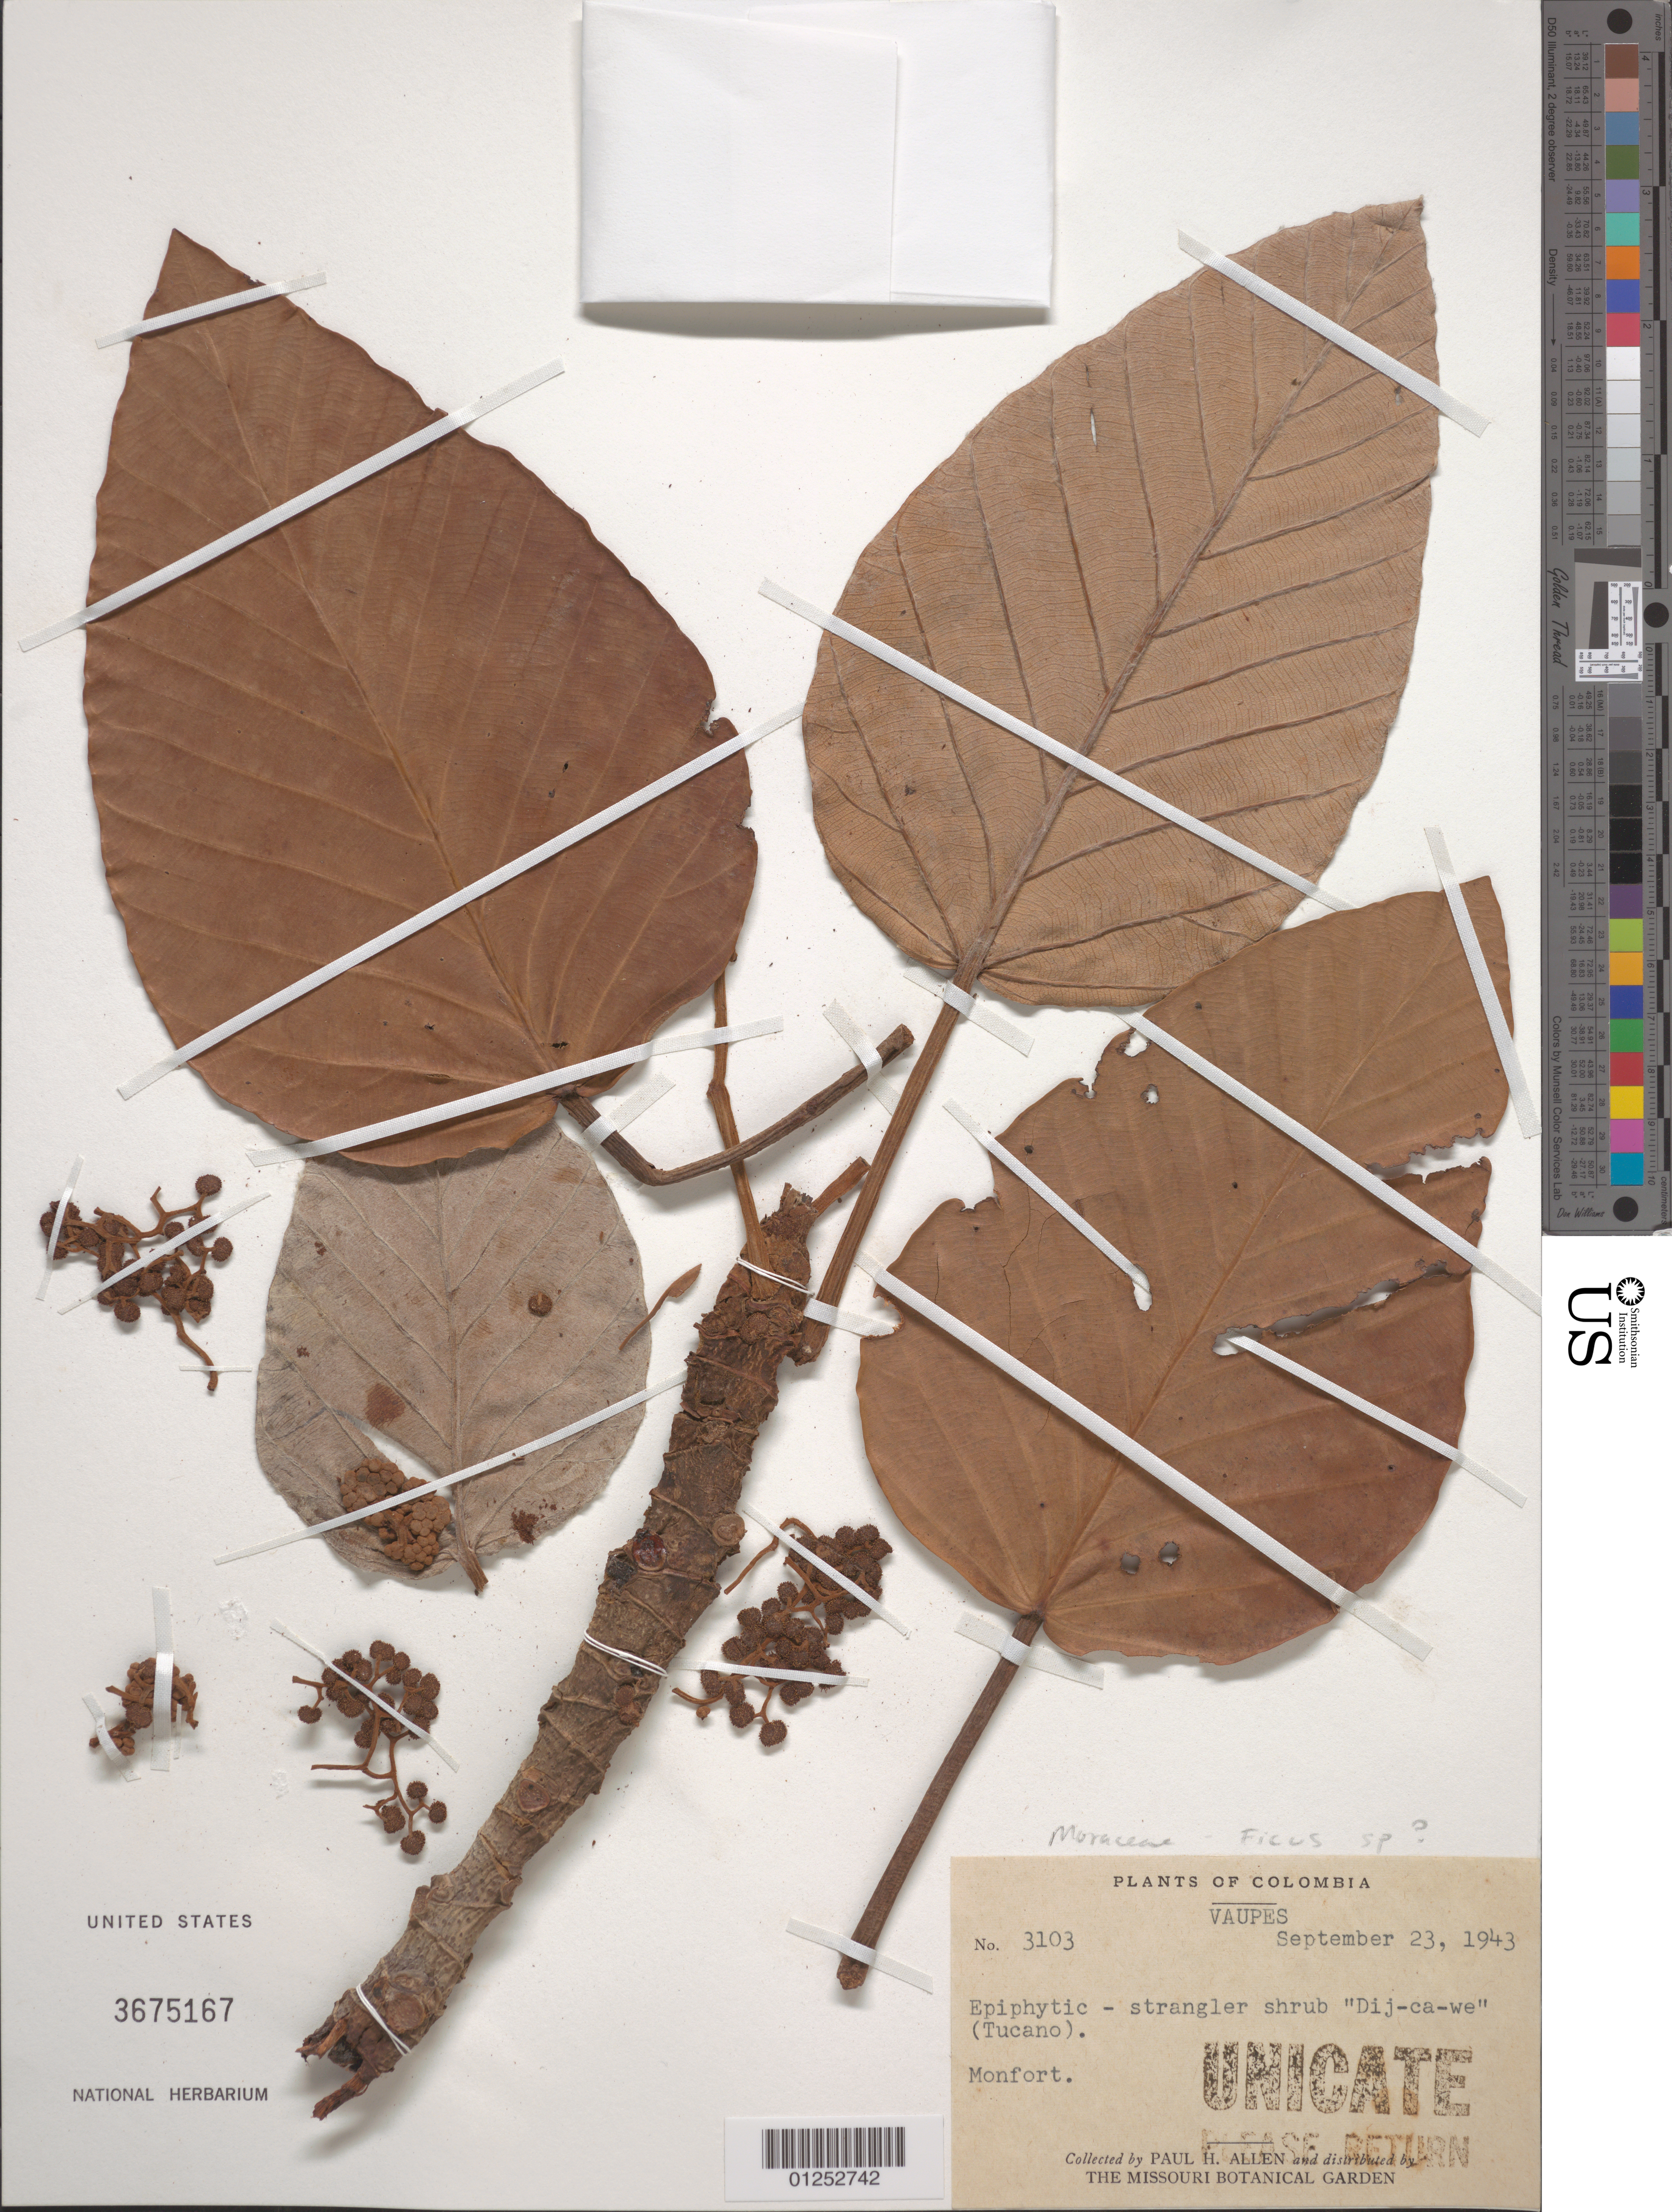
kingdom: Plantae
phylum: Tracheophyta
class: Magnoliopsida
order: Rosales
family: Moraceae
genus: Ficus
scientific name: Ficus sp.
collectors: P. H. Allen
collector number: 3103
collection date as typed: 23 Sep 1943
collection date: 1943-09-23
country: Colombia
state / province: Vaupés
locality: Monfort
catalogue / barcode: US 3675167